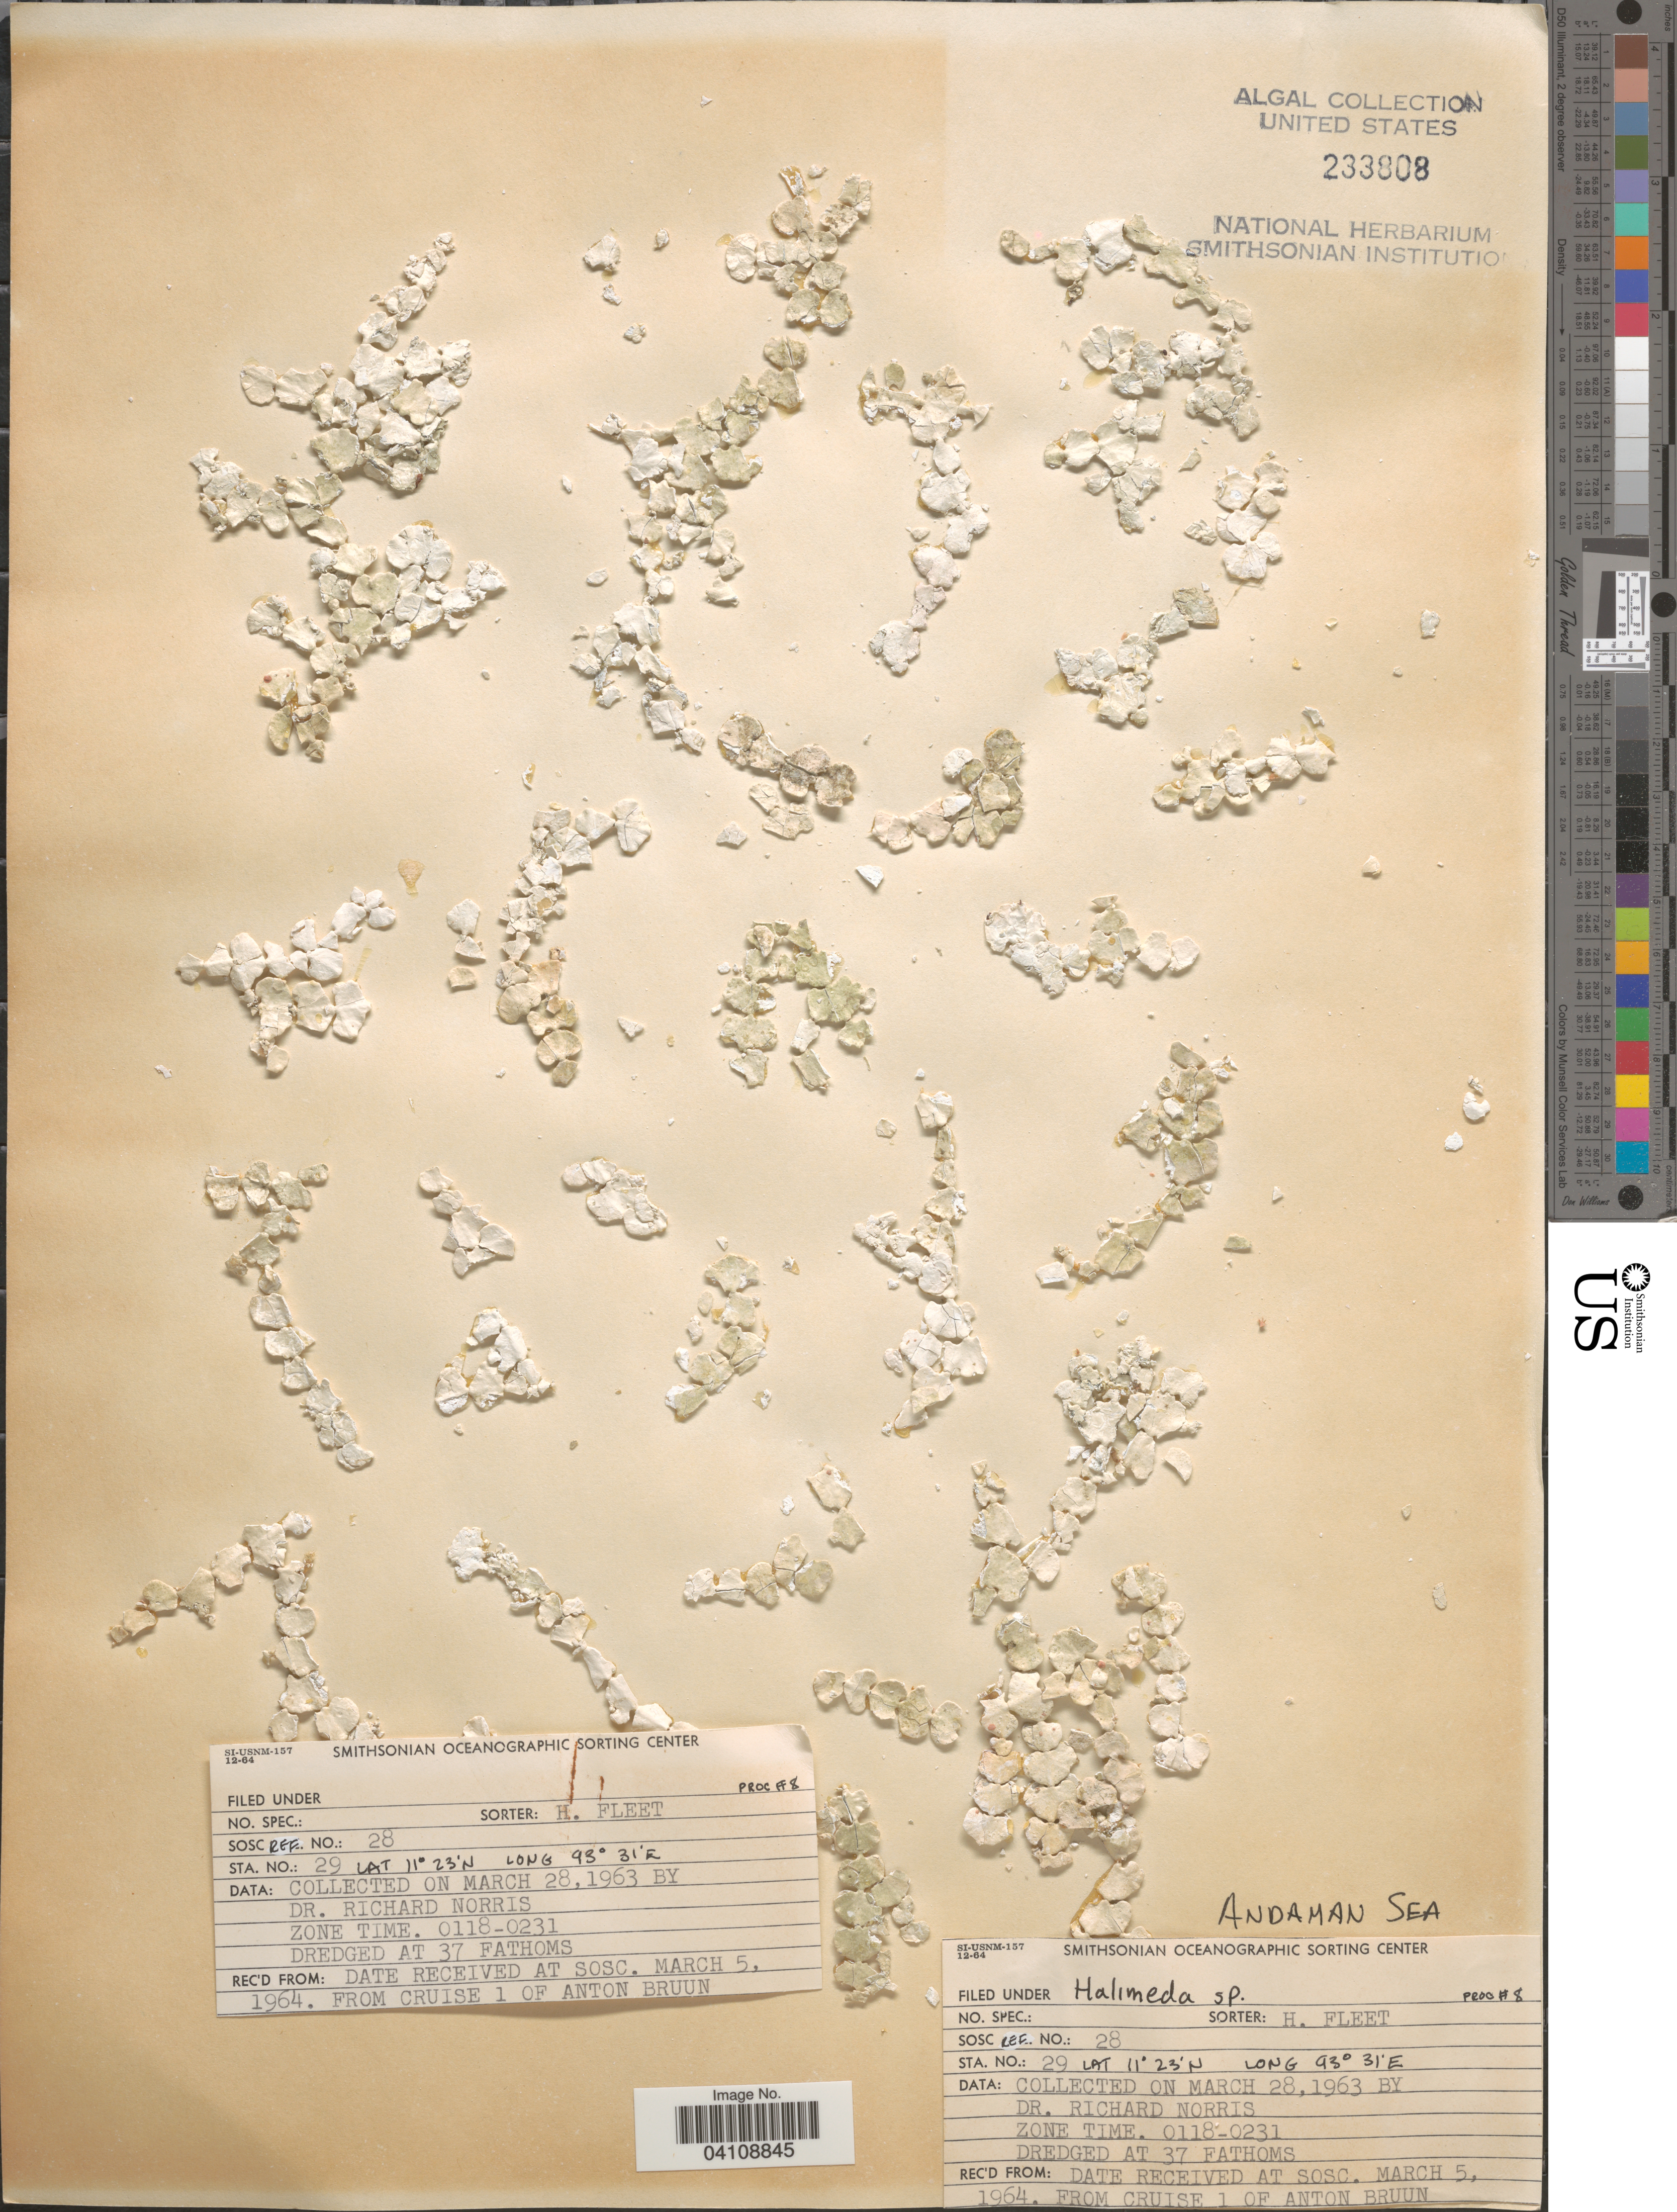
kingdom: Plantae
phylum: Chlorophyta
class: Ulvophyceae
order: Bryopsidales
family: Halimedaceae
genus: Halimeda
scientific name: Halimeda sp.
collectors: R. E. Norris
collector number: Proc 8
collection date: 1963-03-28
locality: Andaman Sea.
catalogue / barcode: US 233808